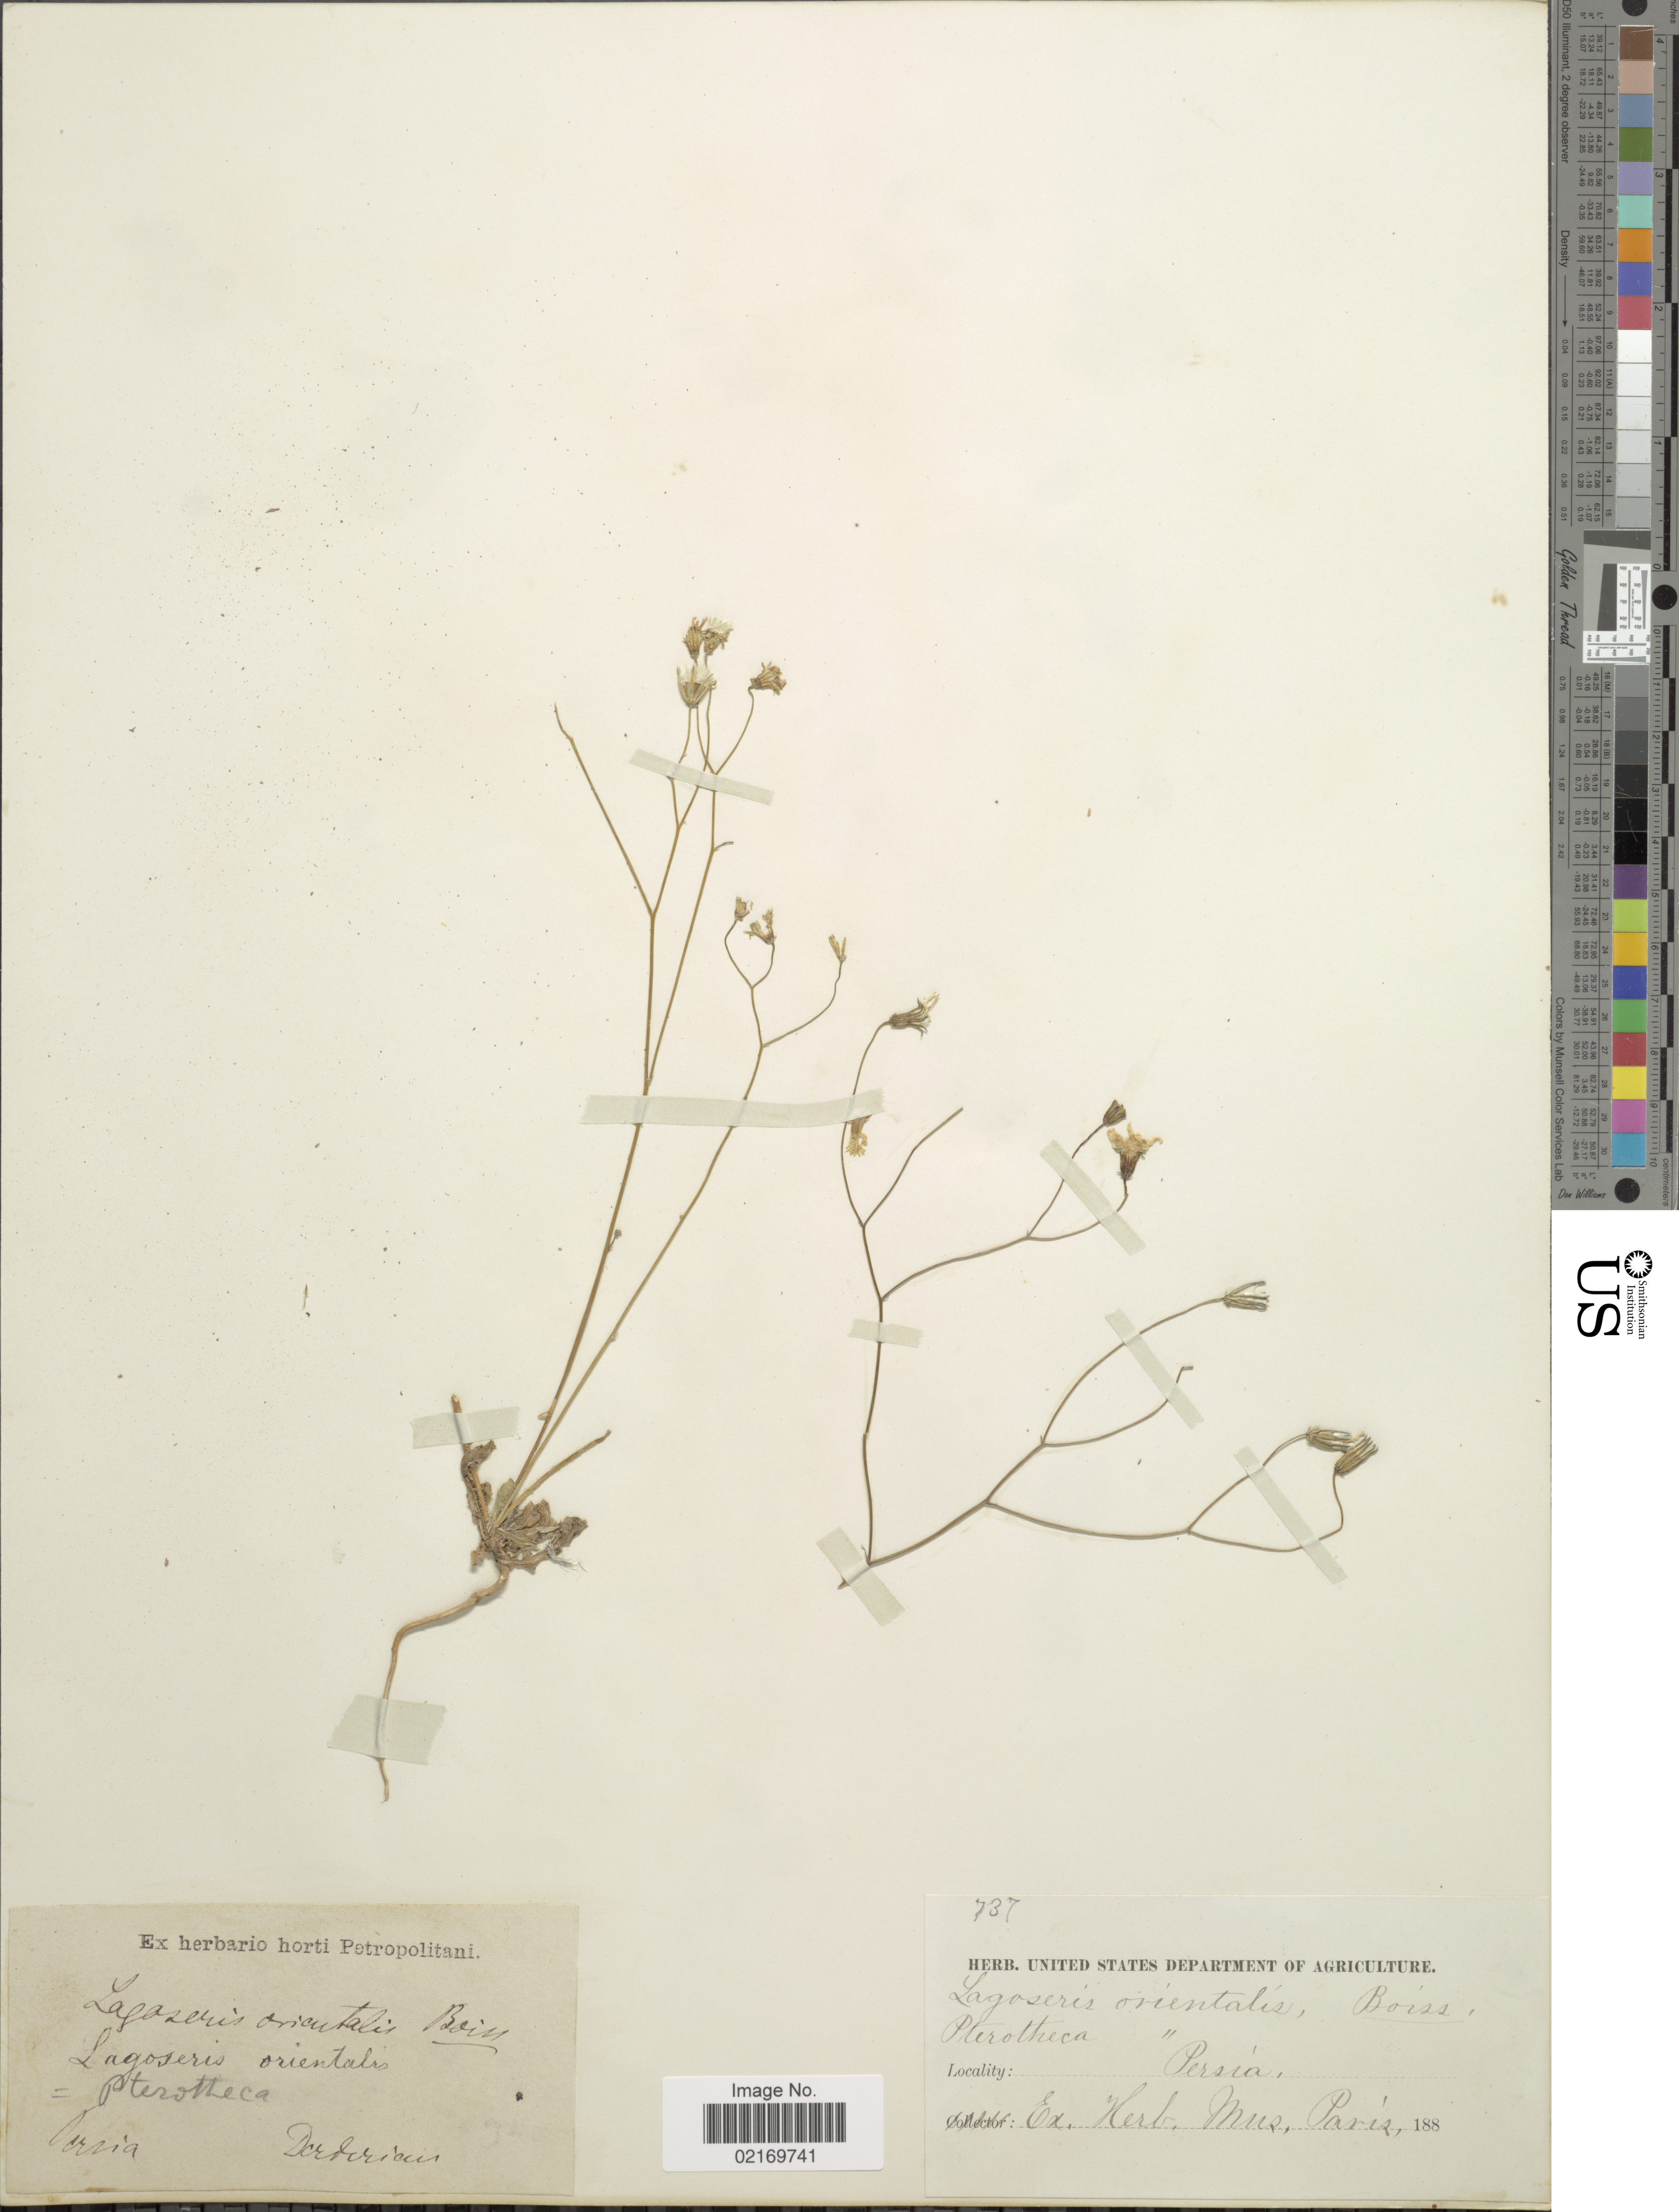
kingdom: Plantae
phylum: Tracheophyta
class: Magnoliopsida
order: Asterales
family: Asteraceae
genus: Crepis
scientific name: Crepis sancta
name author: (L.) Bornm.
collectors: -. Derderian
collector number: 737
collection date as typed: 188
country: Iran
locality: Persia